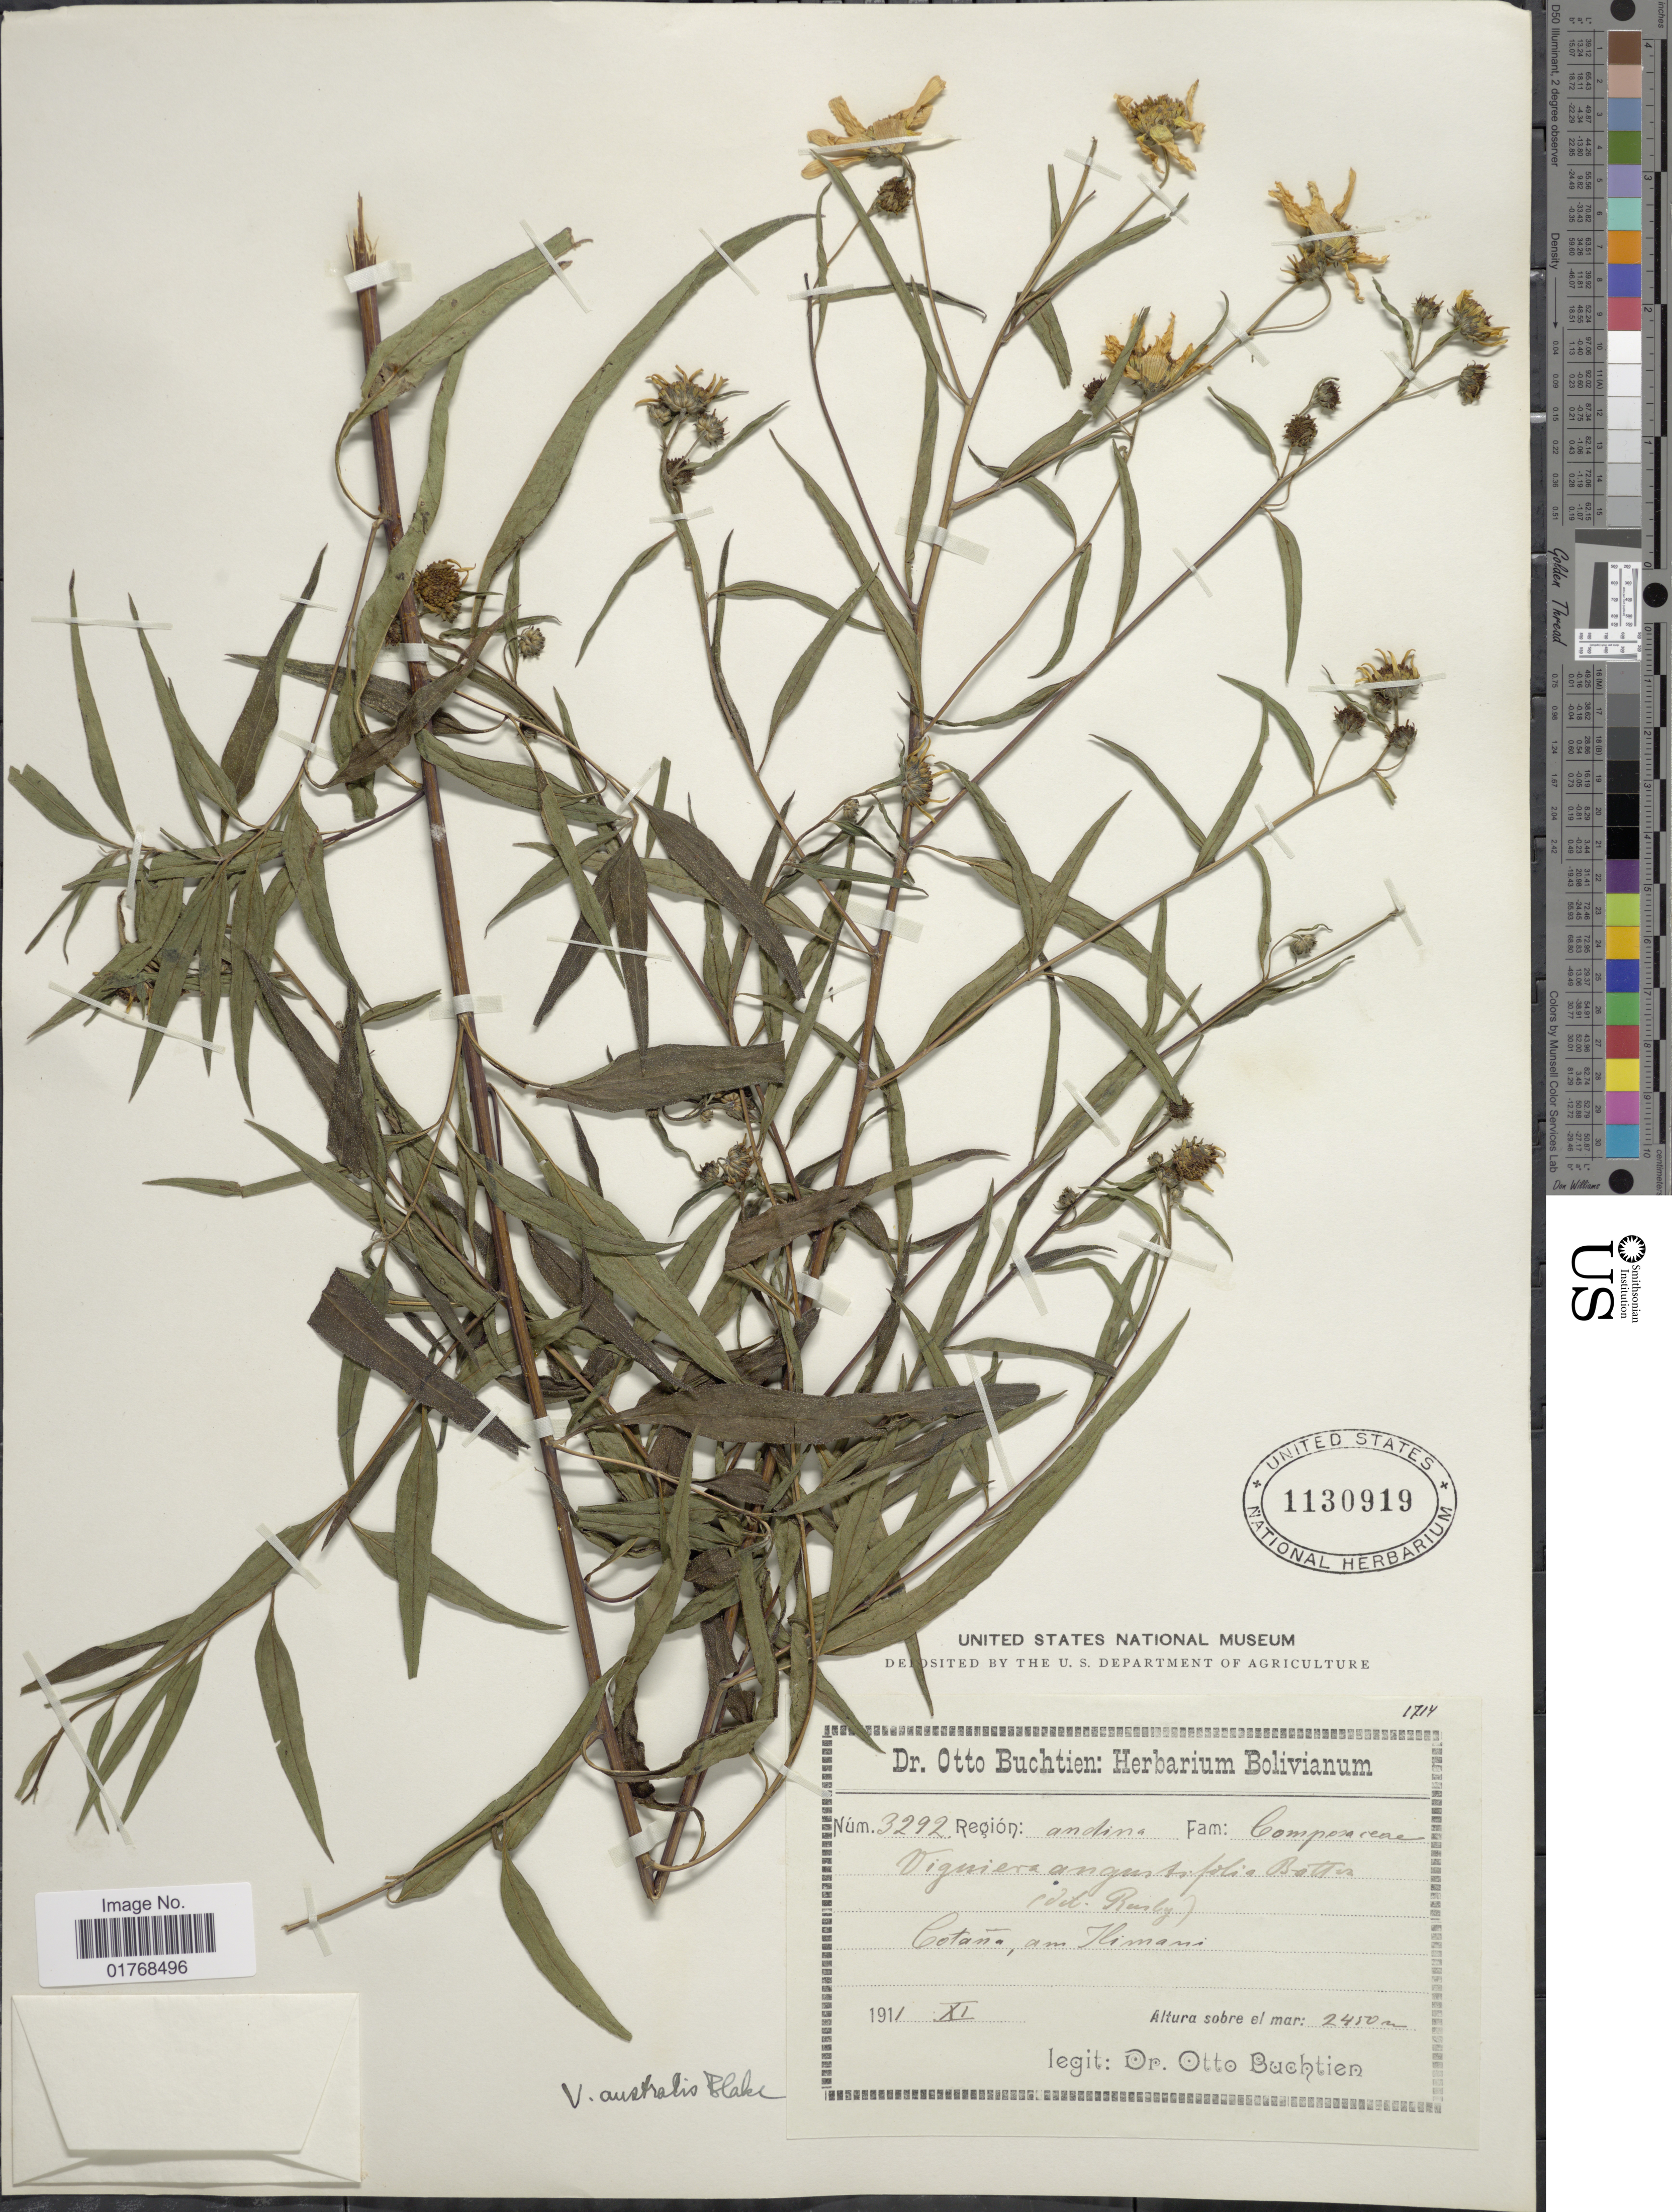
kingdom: Plantae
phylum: Tracheophyta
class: Magnoliopsida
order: Asterales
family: Asteraceae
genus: Viguiera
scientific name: Viguiera australis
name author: Blake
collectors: O. Buchtien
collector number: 3292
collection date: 1911-11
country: Bolivia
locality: Región: andina. Cotaña, am Himani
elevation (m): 2450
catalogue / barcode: US 1130919